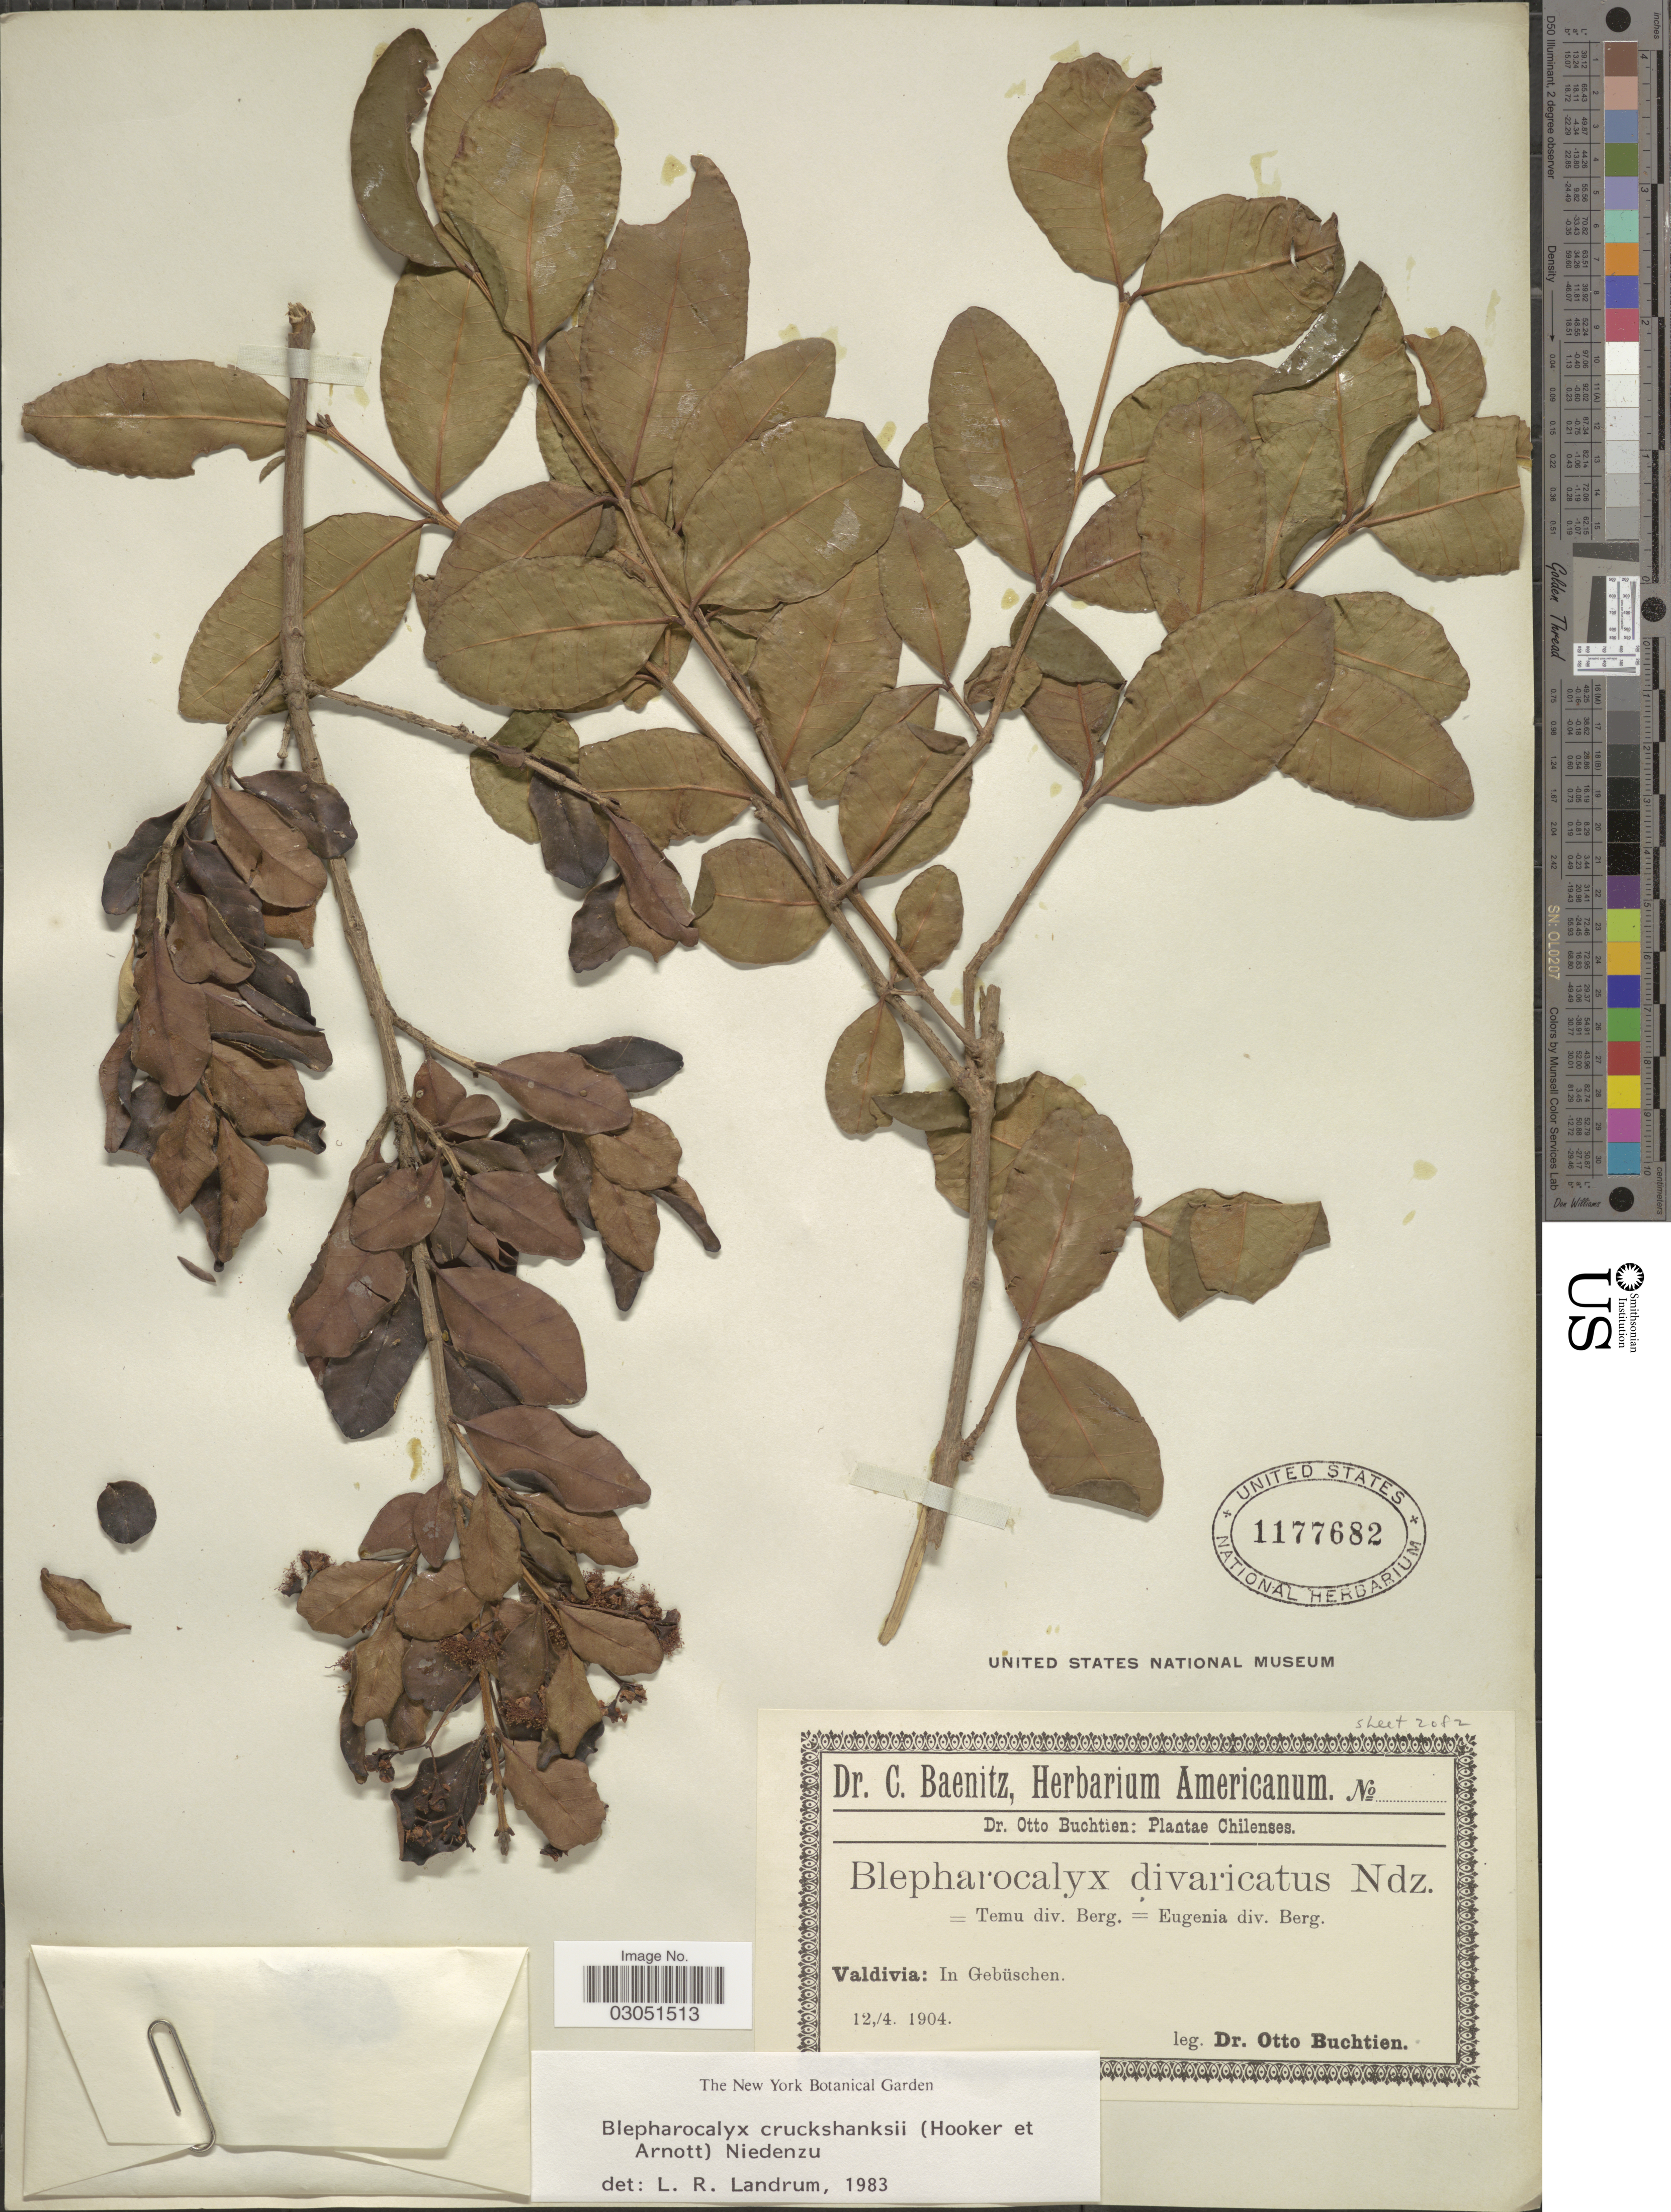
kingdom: Plantae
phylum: Tracheophyta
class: Magnoliopsida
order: Myrtales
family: Myrtaceae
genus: Temu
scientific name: Temu cruckshanksii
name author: (Hook. & Arn.) O. Berg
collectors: O. Buchtien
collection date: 1904-04-12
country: Chile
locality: Valdivia: In Gebüschen.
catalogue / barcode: US 1177682